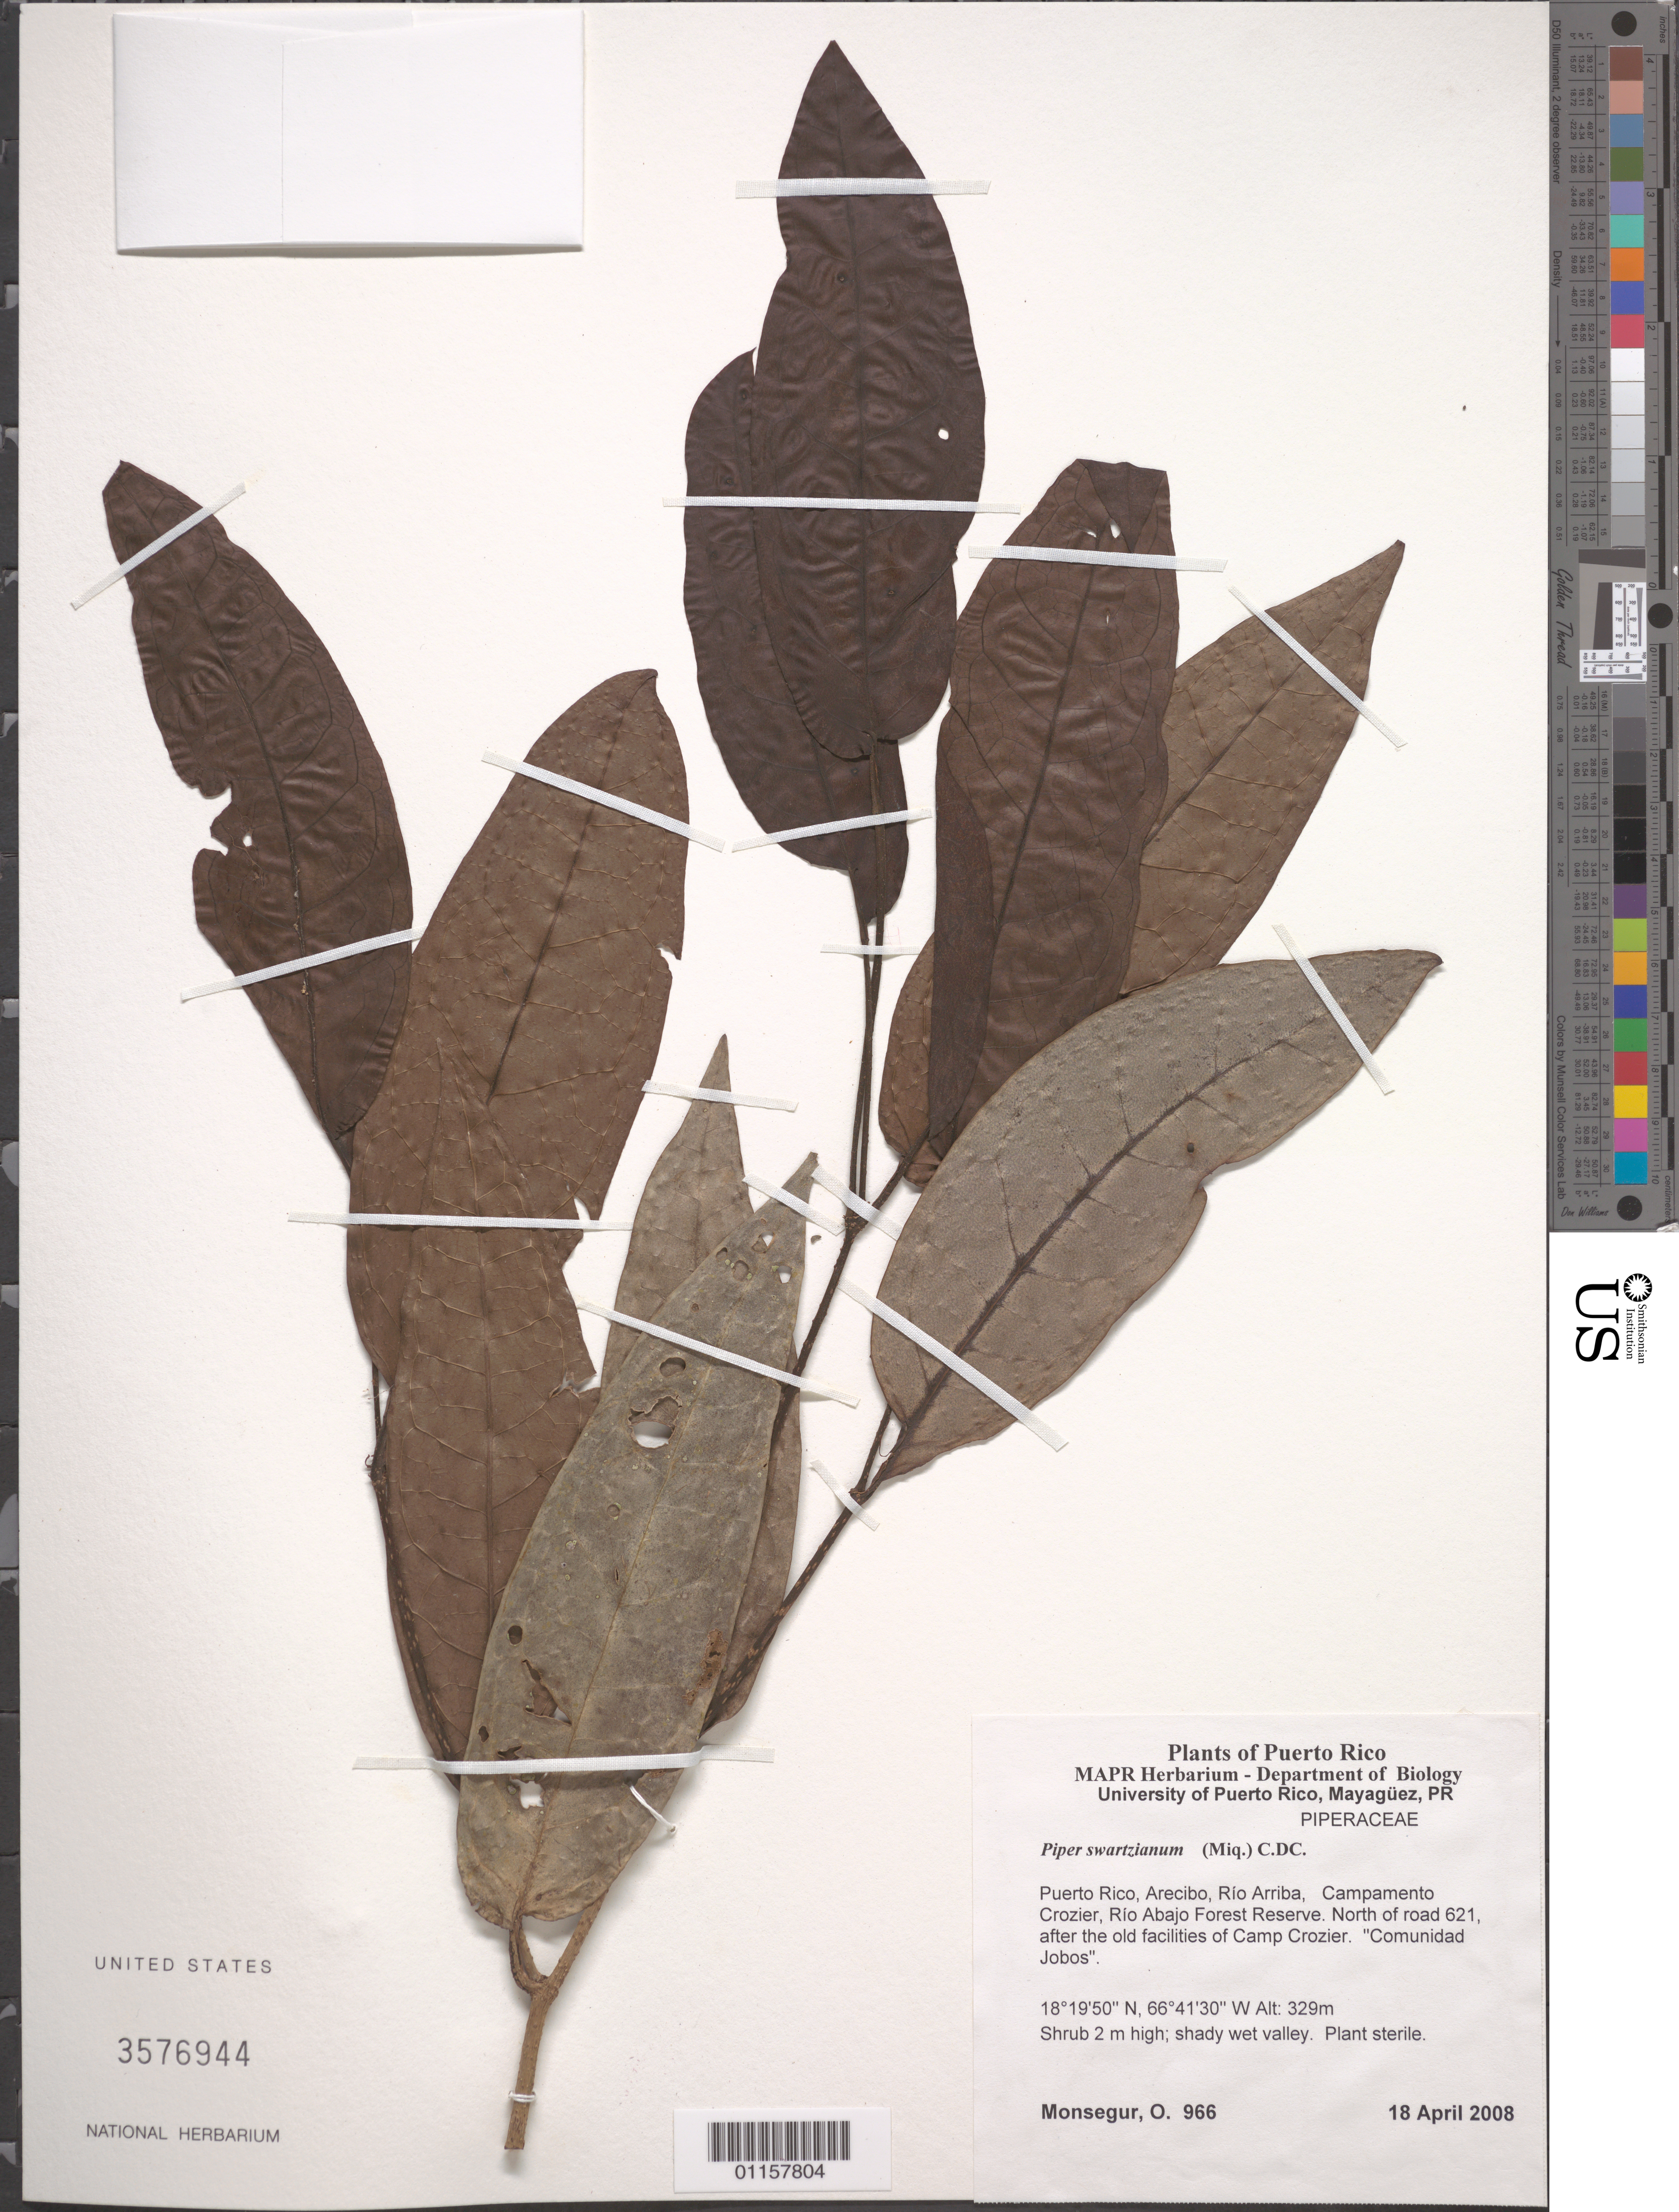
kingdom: Plantae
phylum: Tracheophyta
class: Magnoliopsida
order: Piperales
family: Piperaceae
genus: Piper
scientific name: Piper swartzianum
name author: (Miq.) C. DC.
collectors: O. Monsegur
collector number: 966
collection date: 2008-04-18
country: Puerto Rico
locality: Arecibo, Río Arriba, Campamento Crozier, Río Abajo Forest Reserve, N of Road 621, after the old facilities of Camp Crozier. "Comunidad Jobos".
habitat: Shady wet valley.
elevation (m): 329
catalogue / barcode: US 3576944